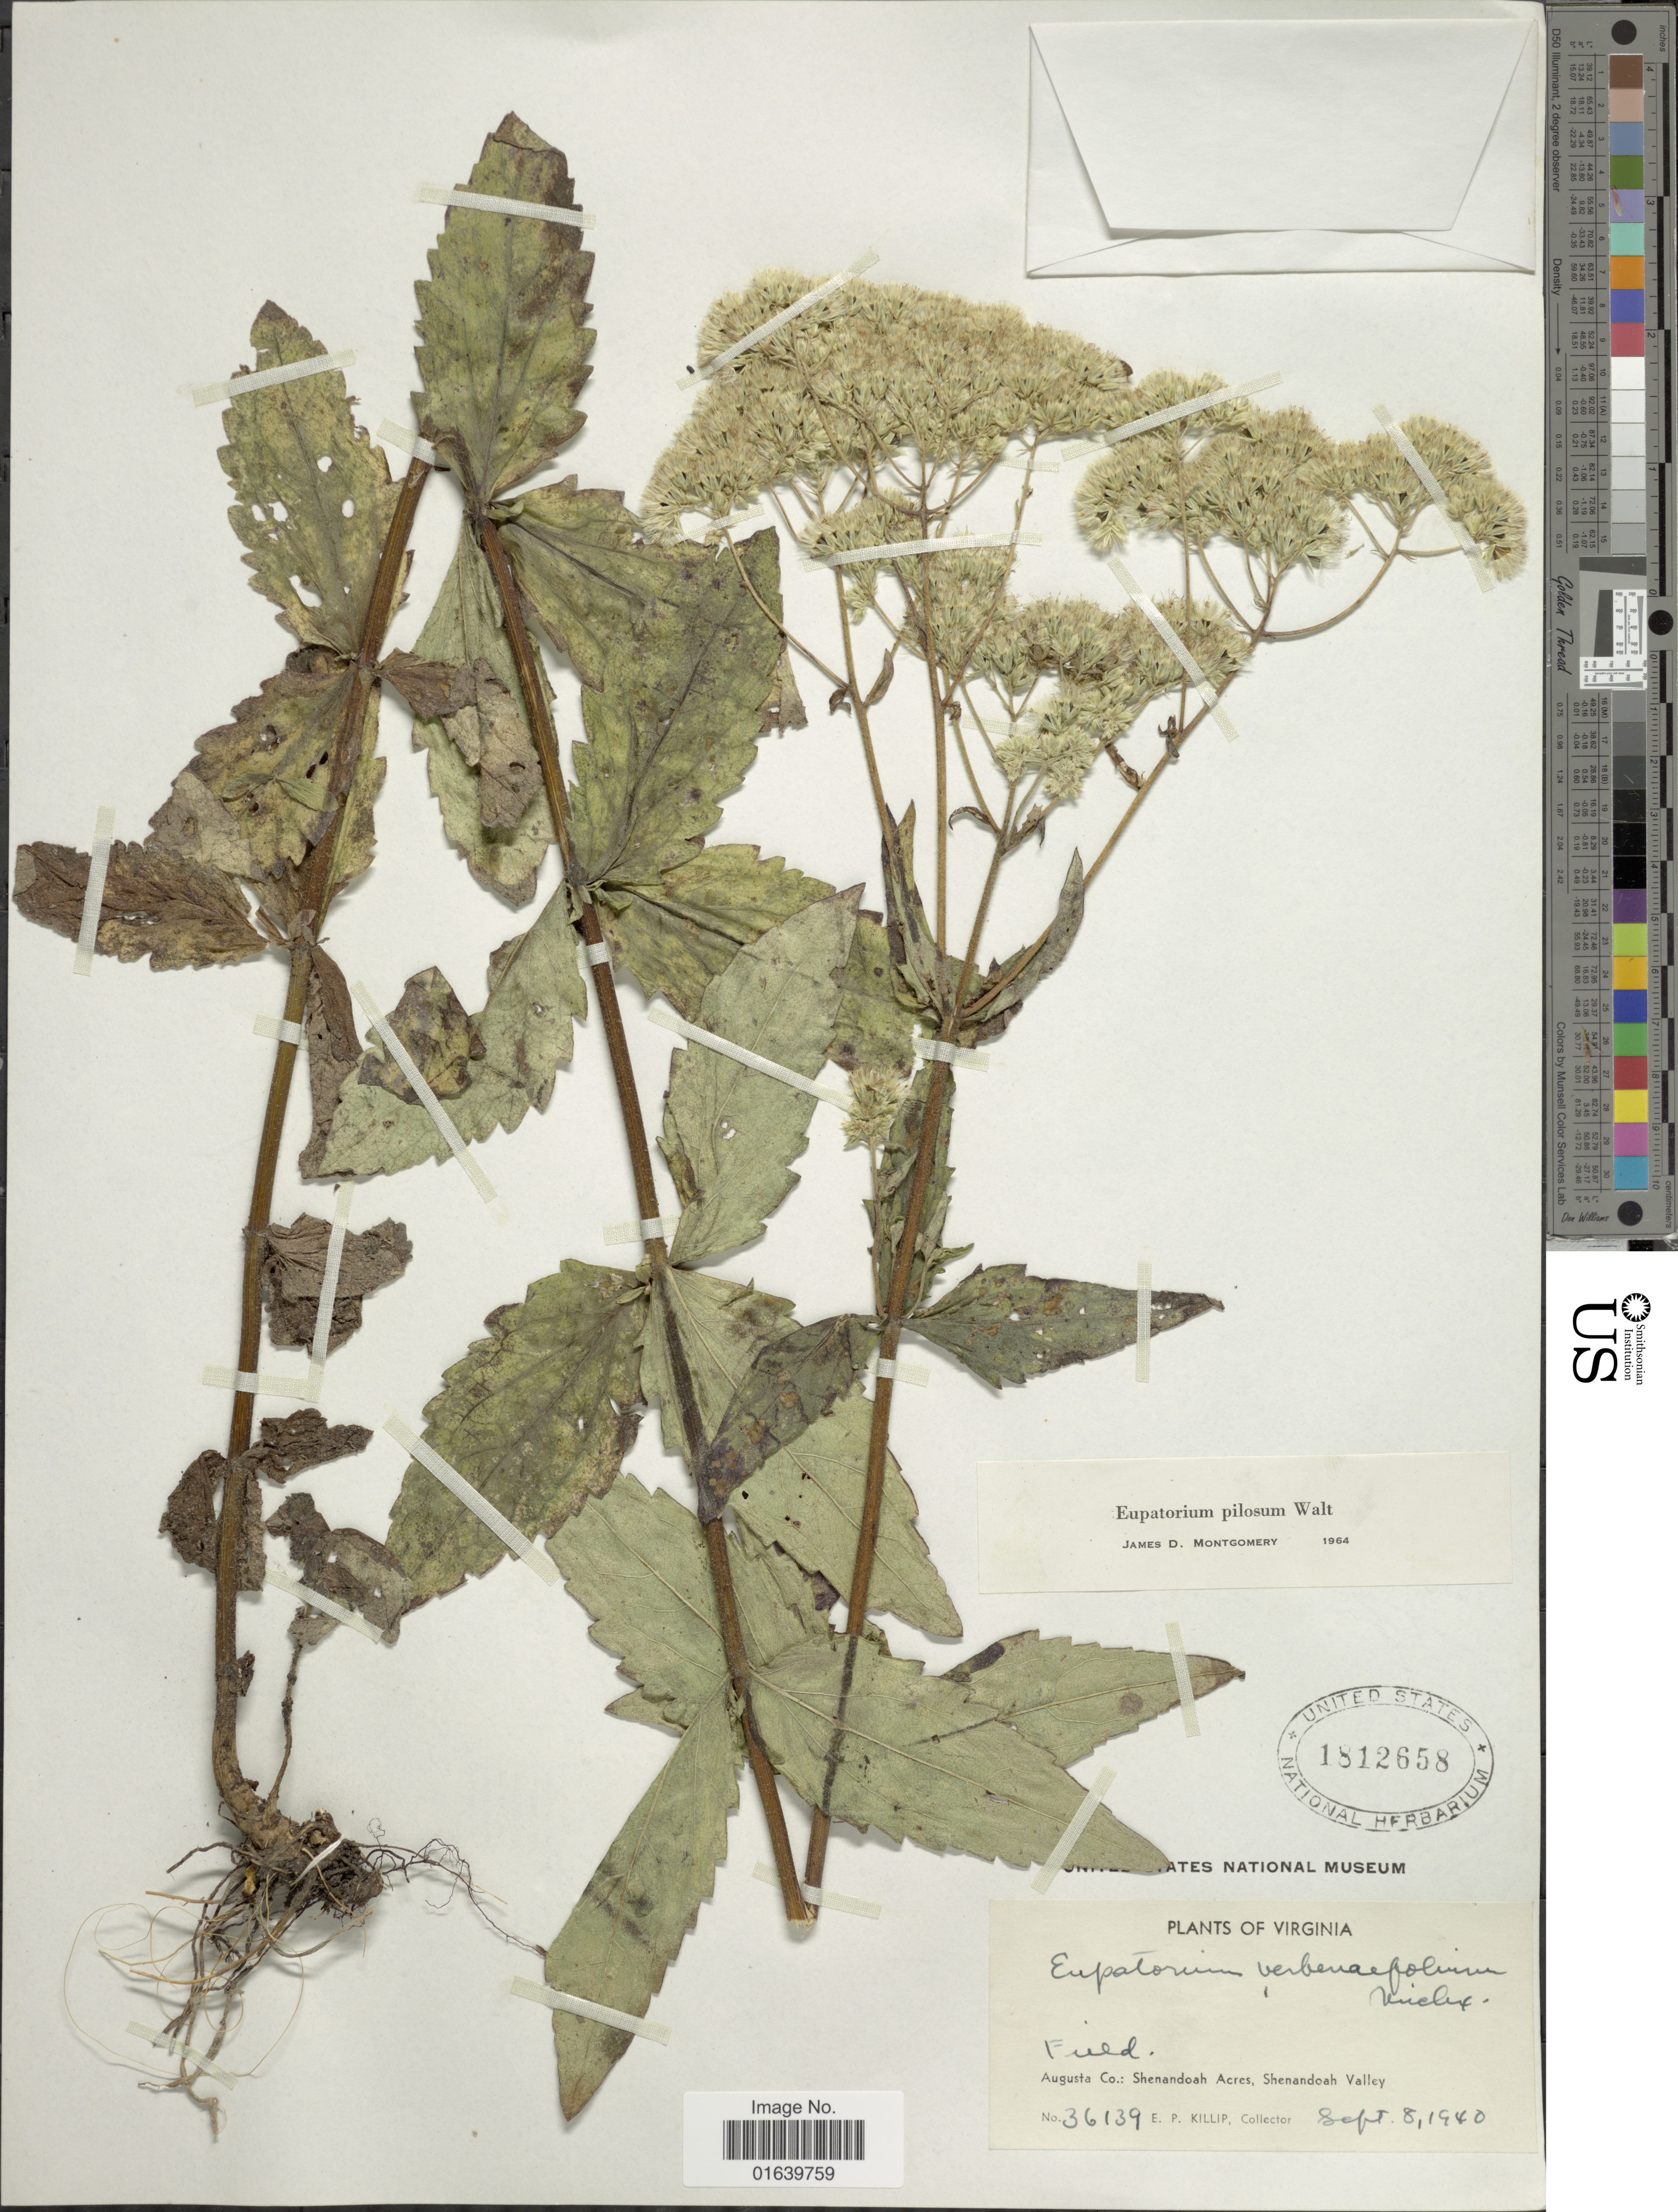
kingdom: Plantae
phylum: Tracheophyta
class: Magnoliopsida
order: Asterales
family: Asteraceae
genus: Eupatorium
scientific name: Eupatorium pilosum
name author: Walter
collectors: E. P. Killip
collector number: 36139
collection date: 1940-09-08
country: United States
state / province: Virginia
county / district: Augusta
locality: Shenandoah Acres, Shenandoah Valley.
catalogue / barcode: US 1812658